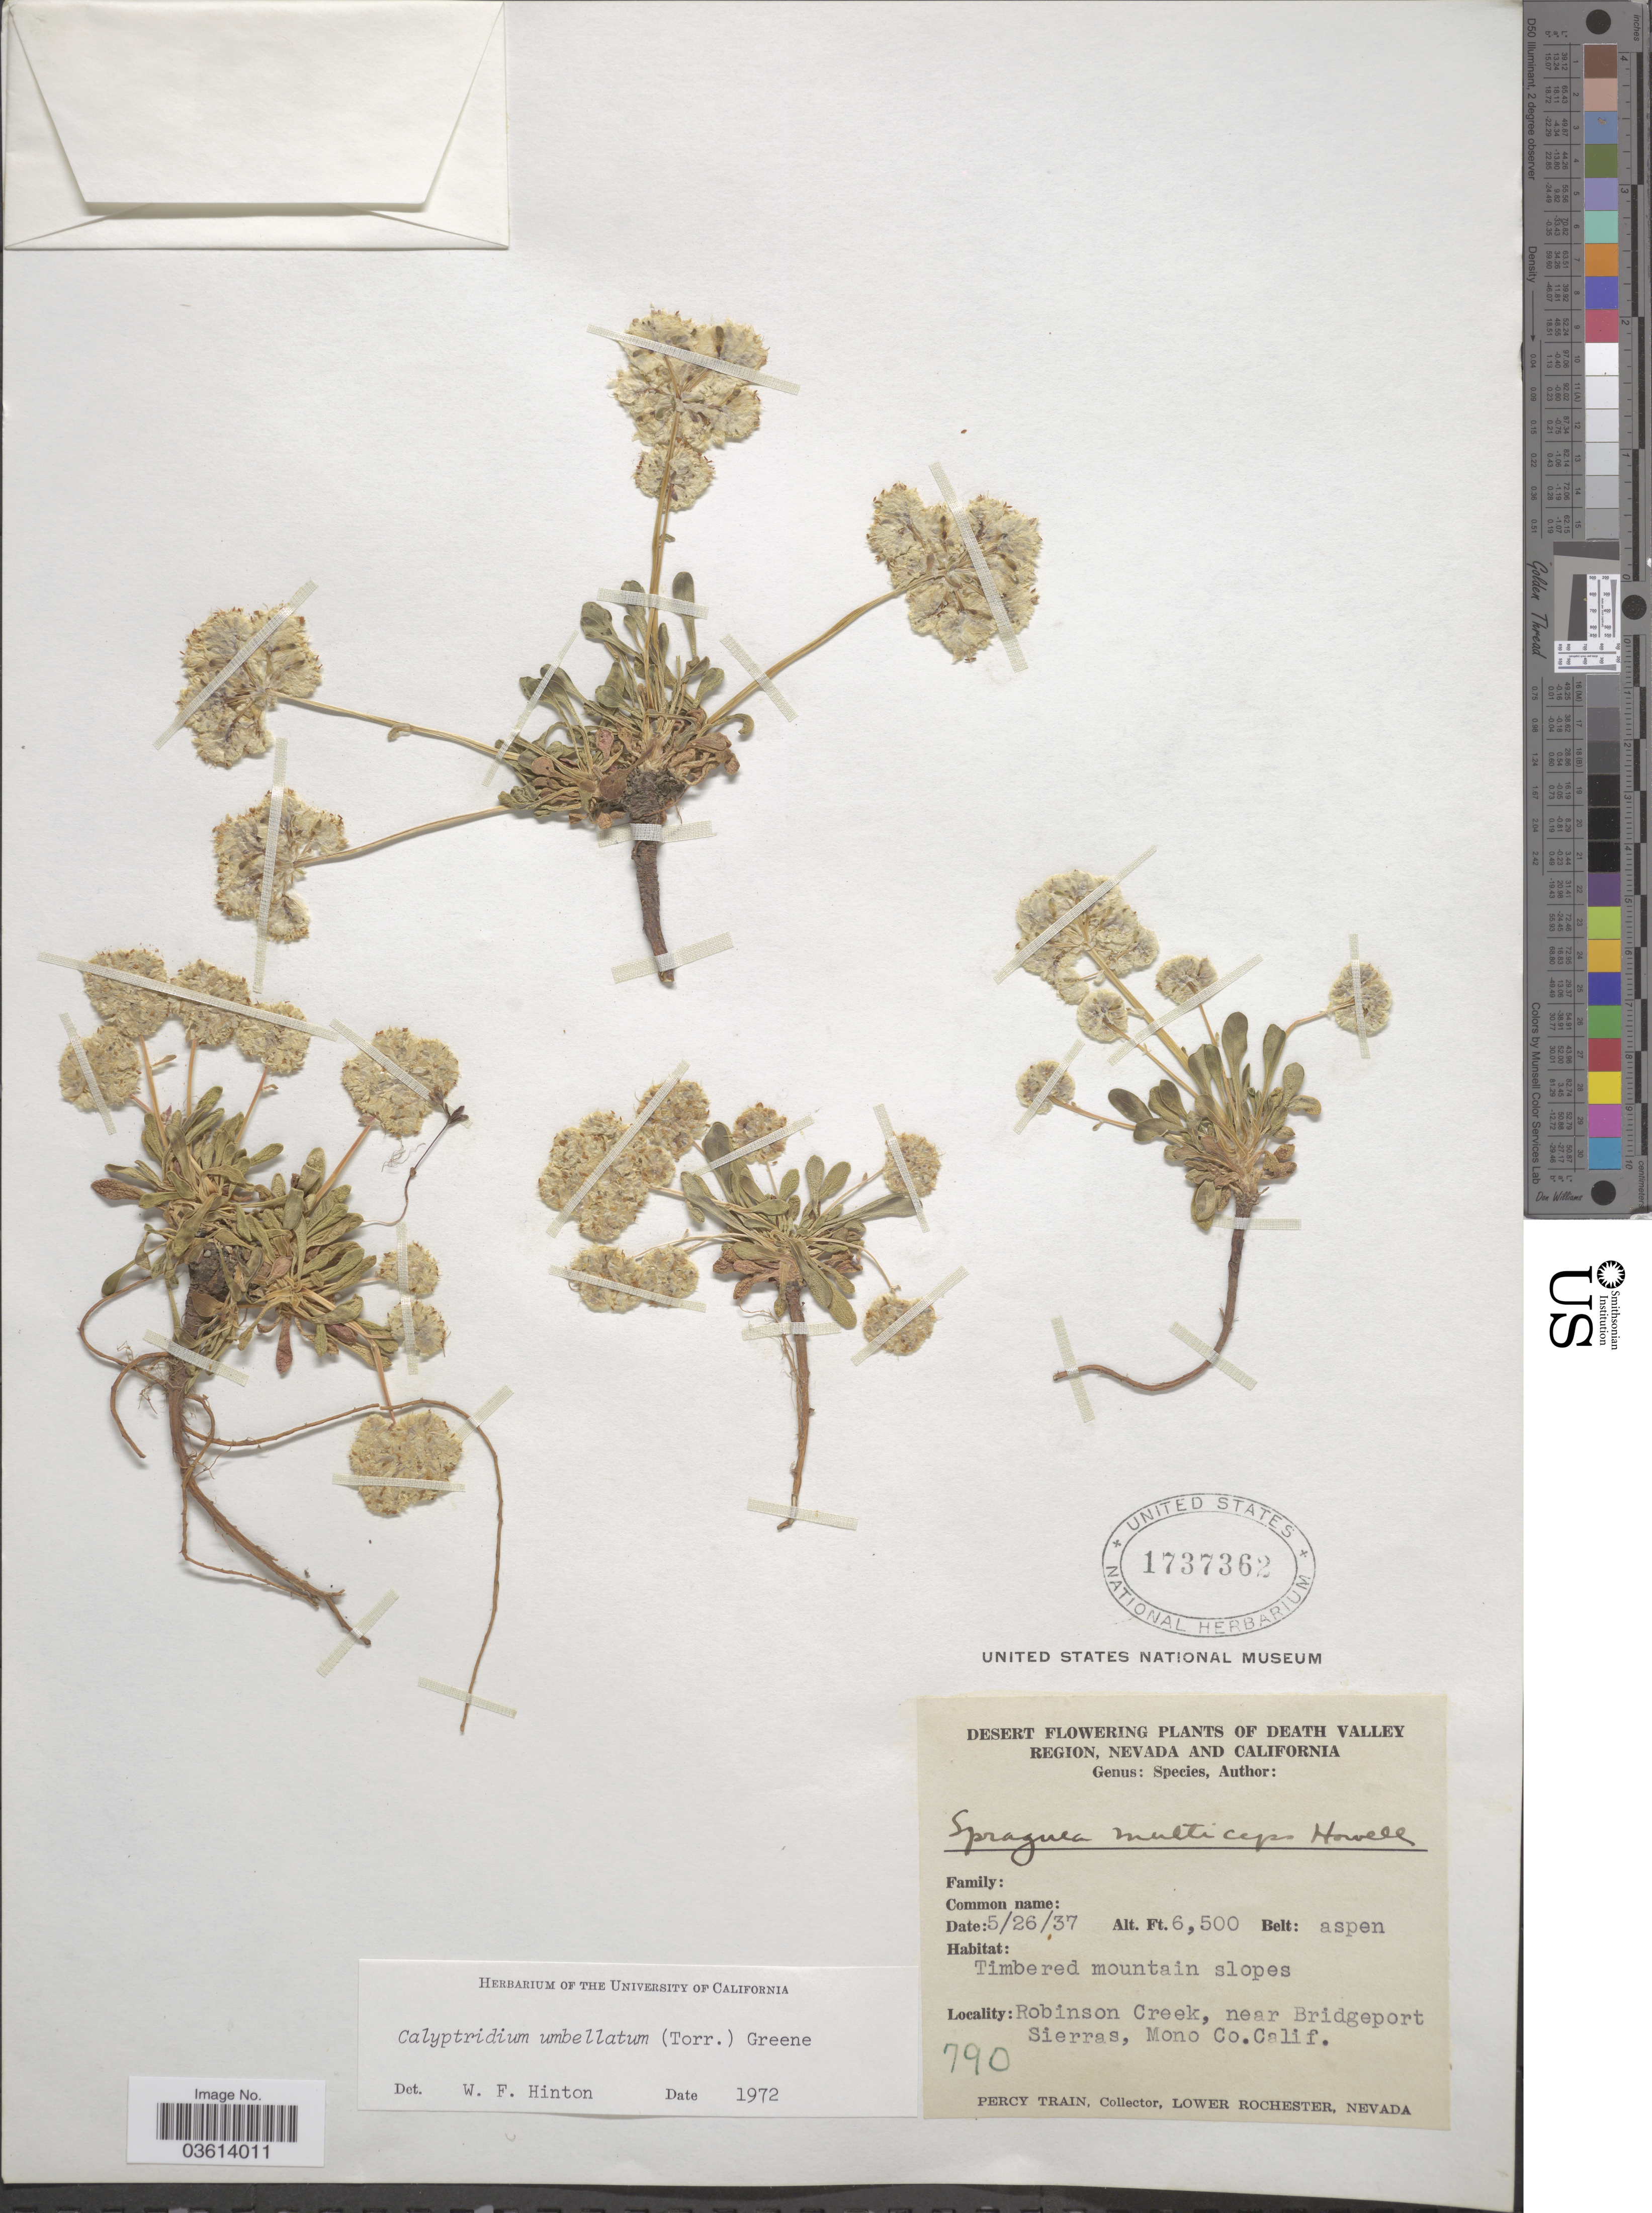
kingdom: Plantae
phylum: Tracheophyta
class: Magnoliopsida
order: Caryophyllales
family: Montiaceae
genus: Calyptridium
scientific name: Calyptridium umbellatum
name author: (Torr.) Greene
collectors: P. Train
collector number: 790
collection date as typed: Transcribed d/m/y: 26/5/37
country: United States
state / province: California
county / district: Mono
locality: Death Valley Region. Robinson Creek, near Bridgeport Sierras, Mono Co.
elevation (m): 1981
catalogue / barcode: US 1737362